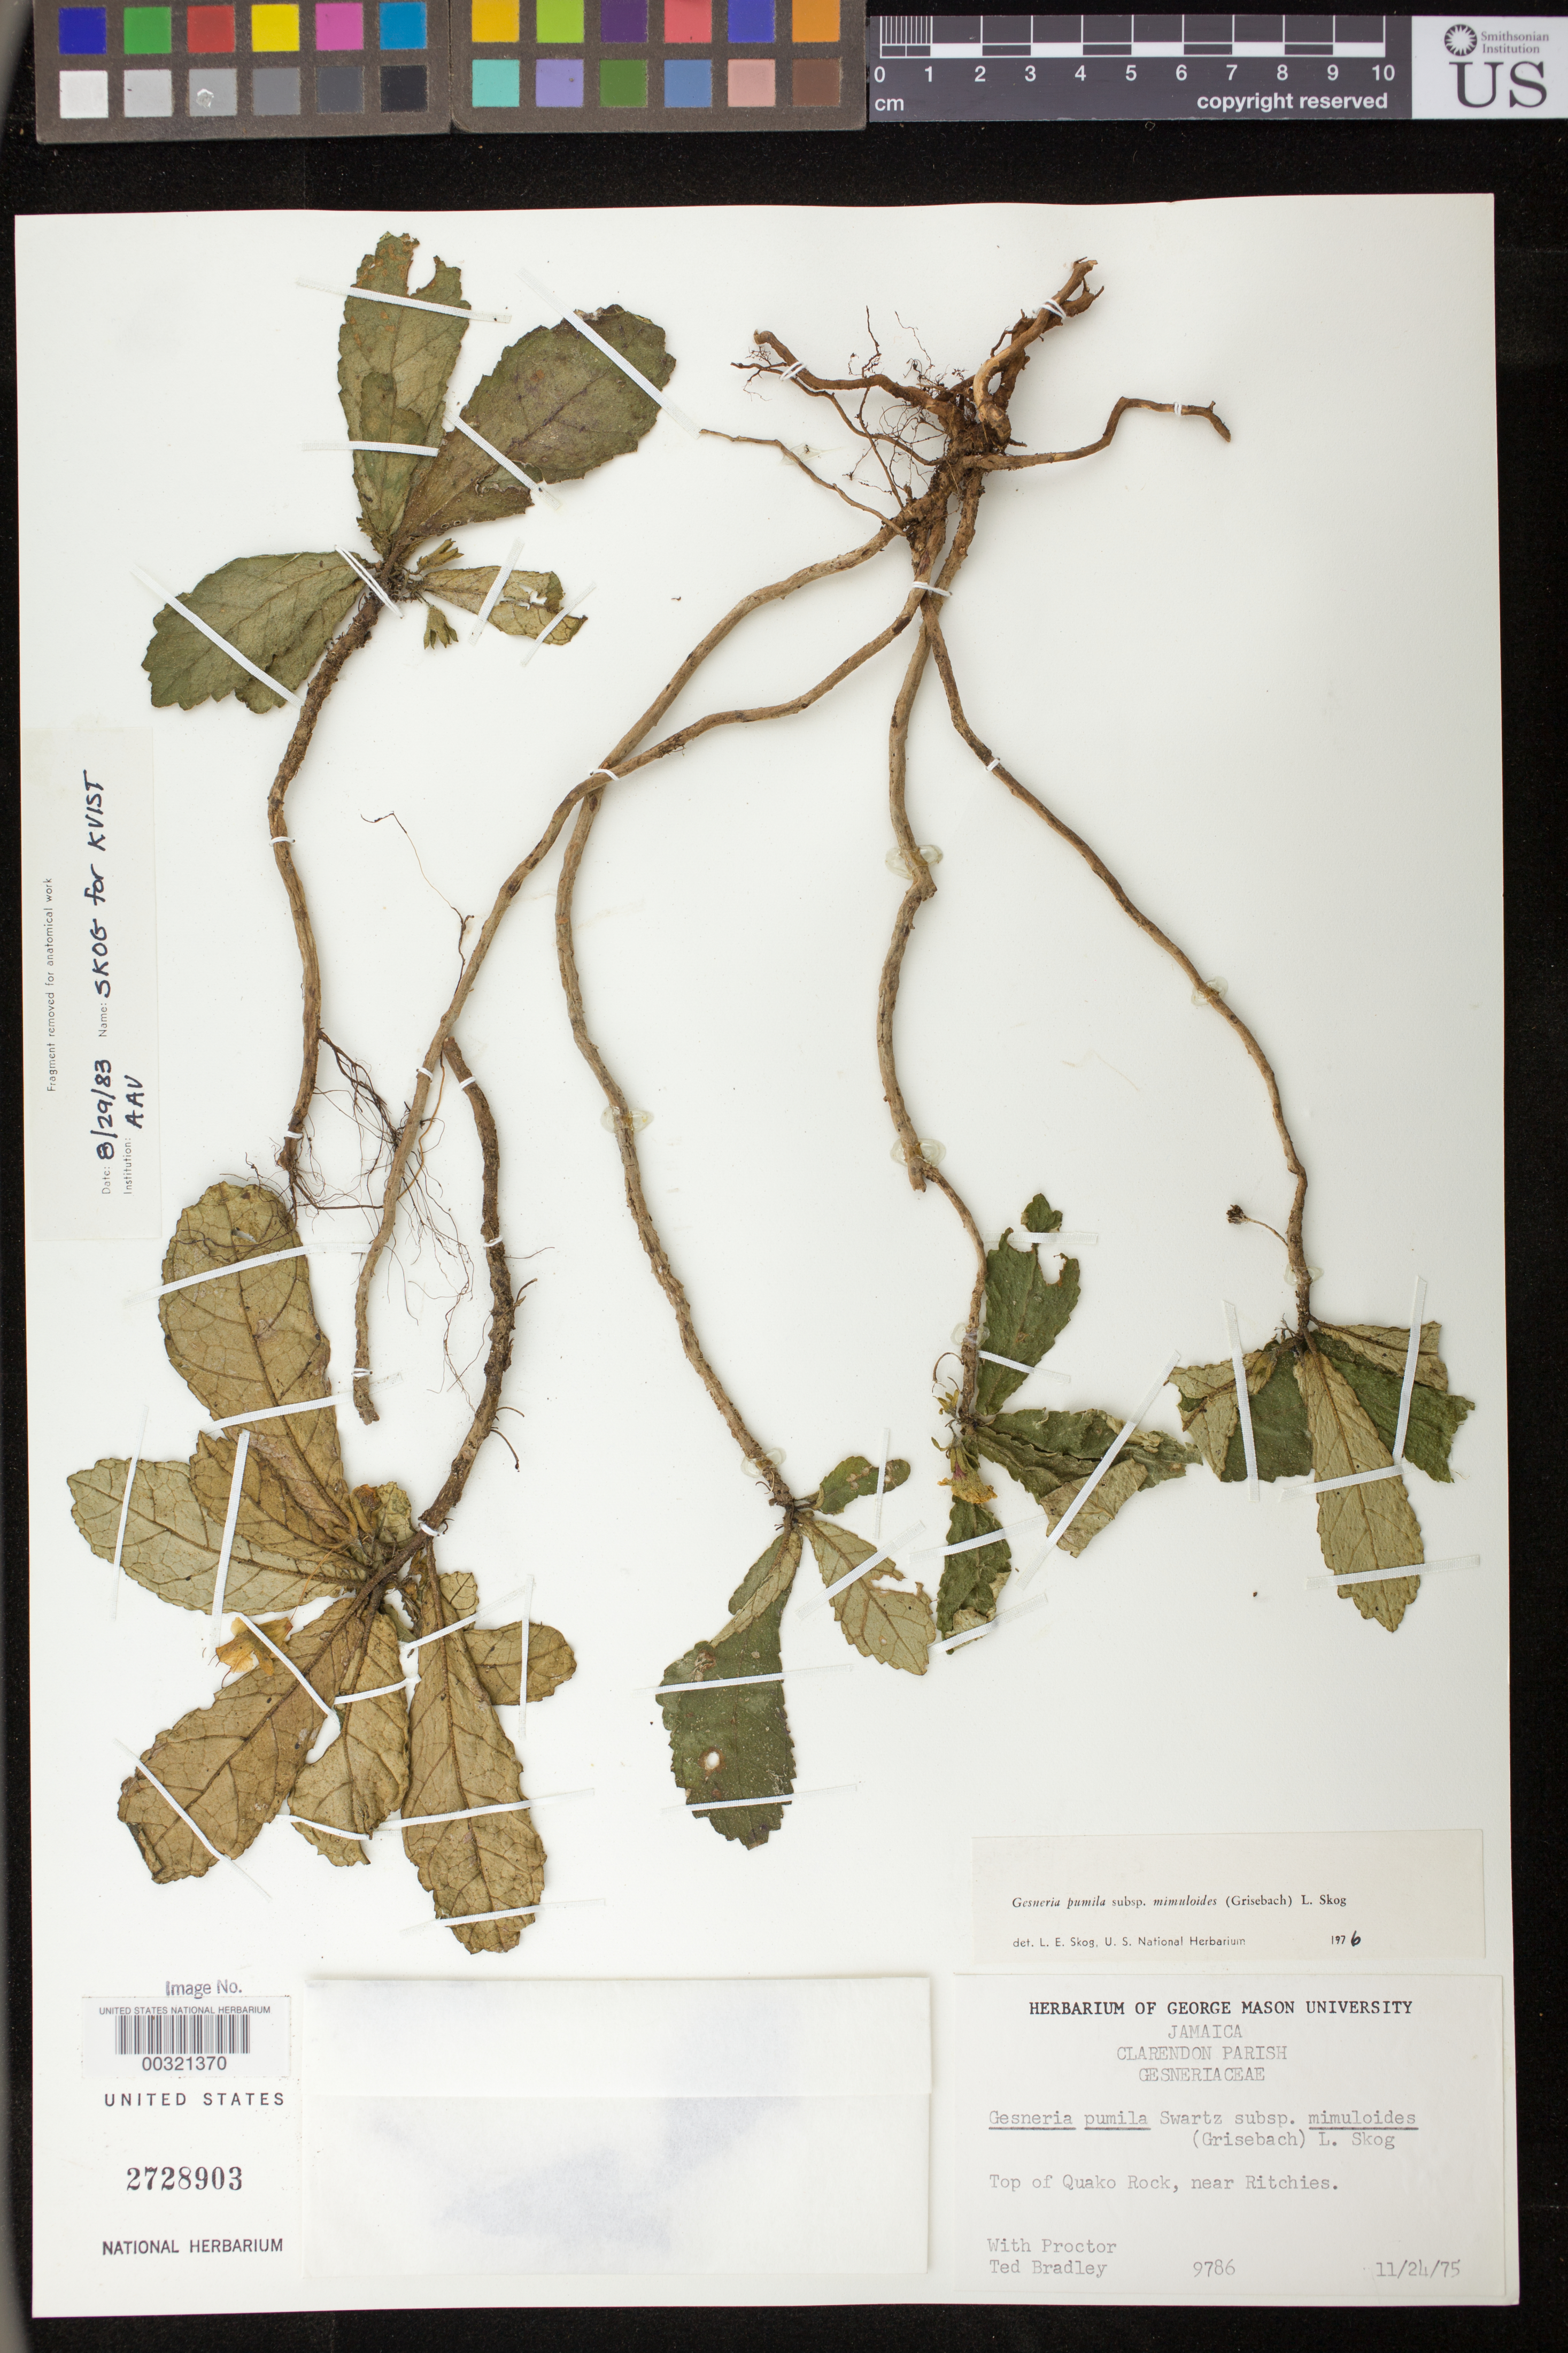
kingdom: Plantae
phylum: Tracheophyta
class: Magnoliopsida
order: Lamiales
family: Gesneriaceae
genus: Gesneria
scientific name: Gesneria pumila subsp. mimuloides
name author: (Griseb.) L.E. Skog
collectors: T. Bradley & G. Proctor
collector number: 9786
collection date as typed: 24 Nov 1975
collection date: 1975-11-24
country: Jamaica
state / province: Clarendon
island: Jamaica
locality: Top of Quako Rock, near Ritchies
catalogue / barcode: US 2728903